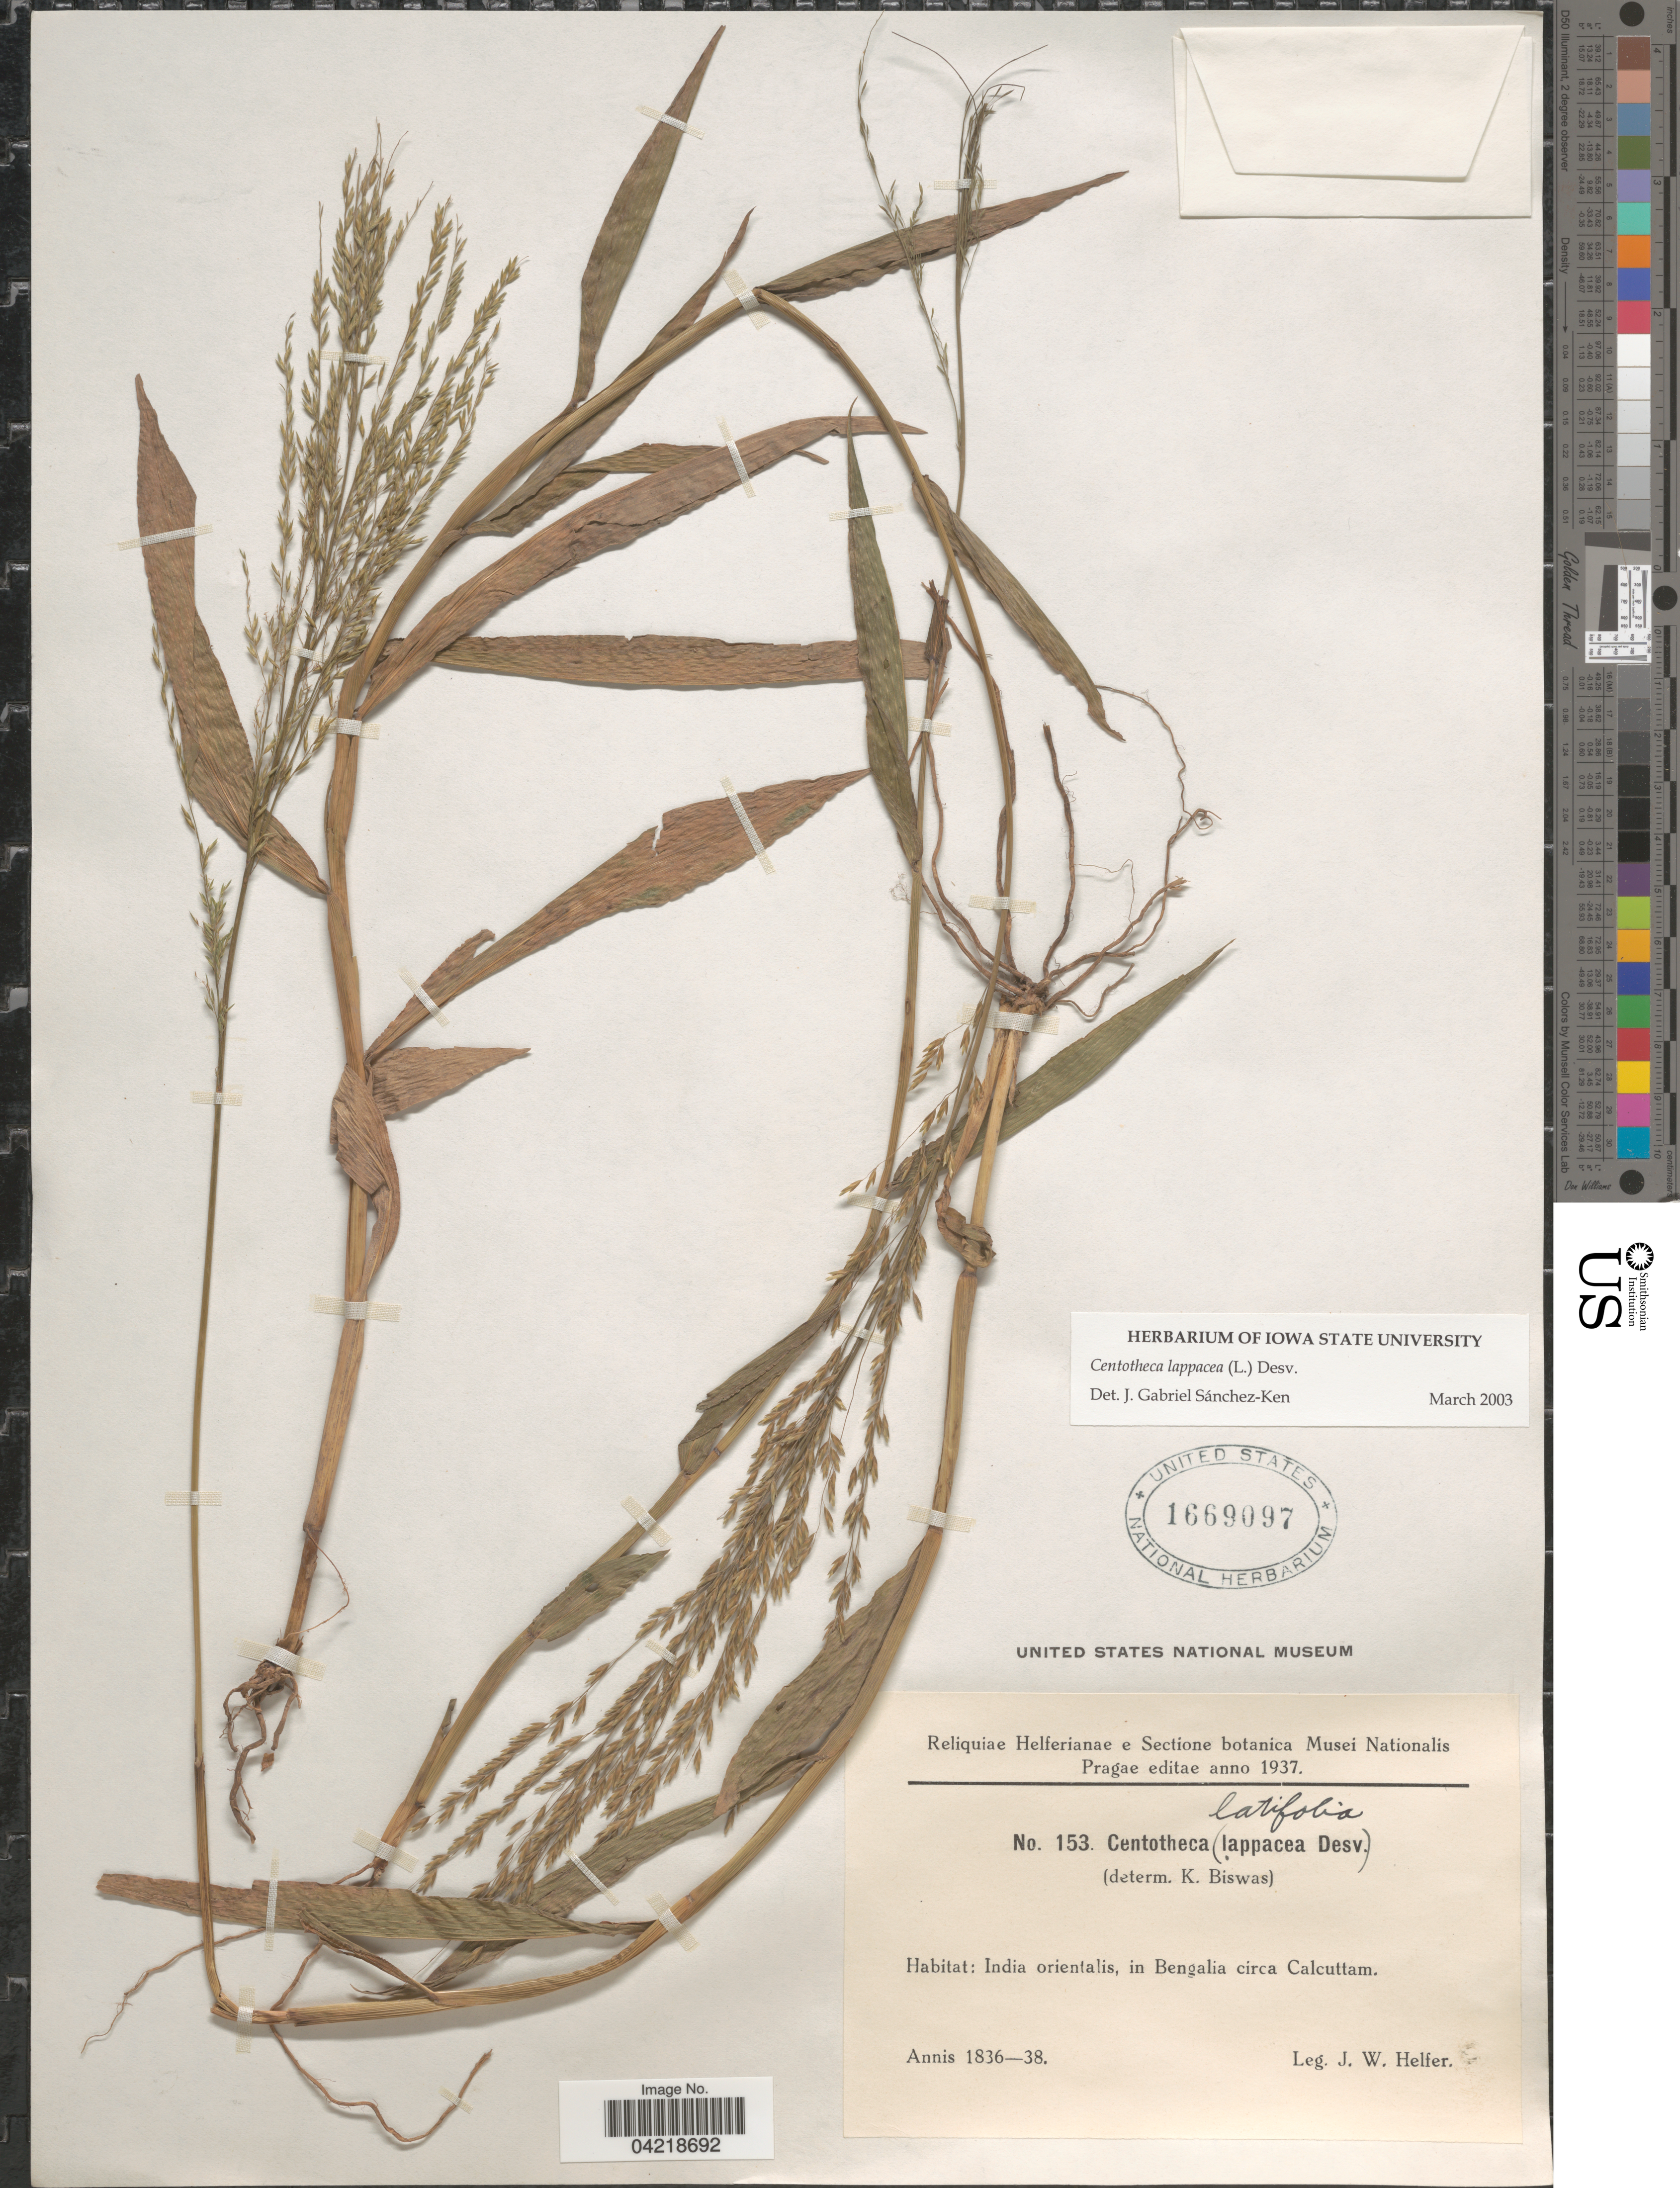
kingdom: Plantae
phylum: Tracheophyta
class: Liliopsida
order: Poales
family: Poaceae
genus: Centotheca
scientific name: Centotheca lappacea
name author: (L.) Desv.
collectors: J. W. Helfer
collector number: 153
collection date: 1836/1838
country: India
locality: India orientalis, in Bengalia circa Calcuttam.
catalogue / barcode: US 1669097